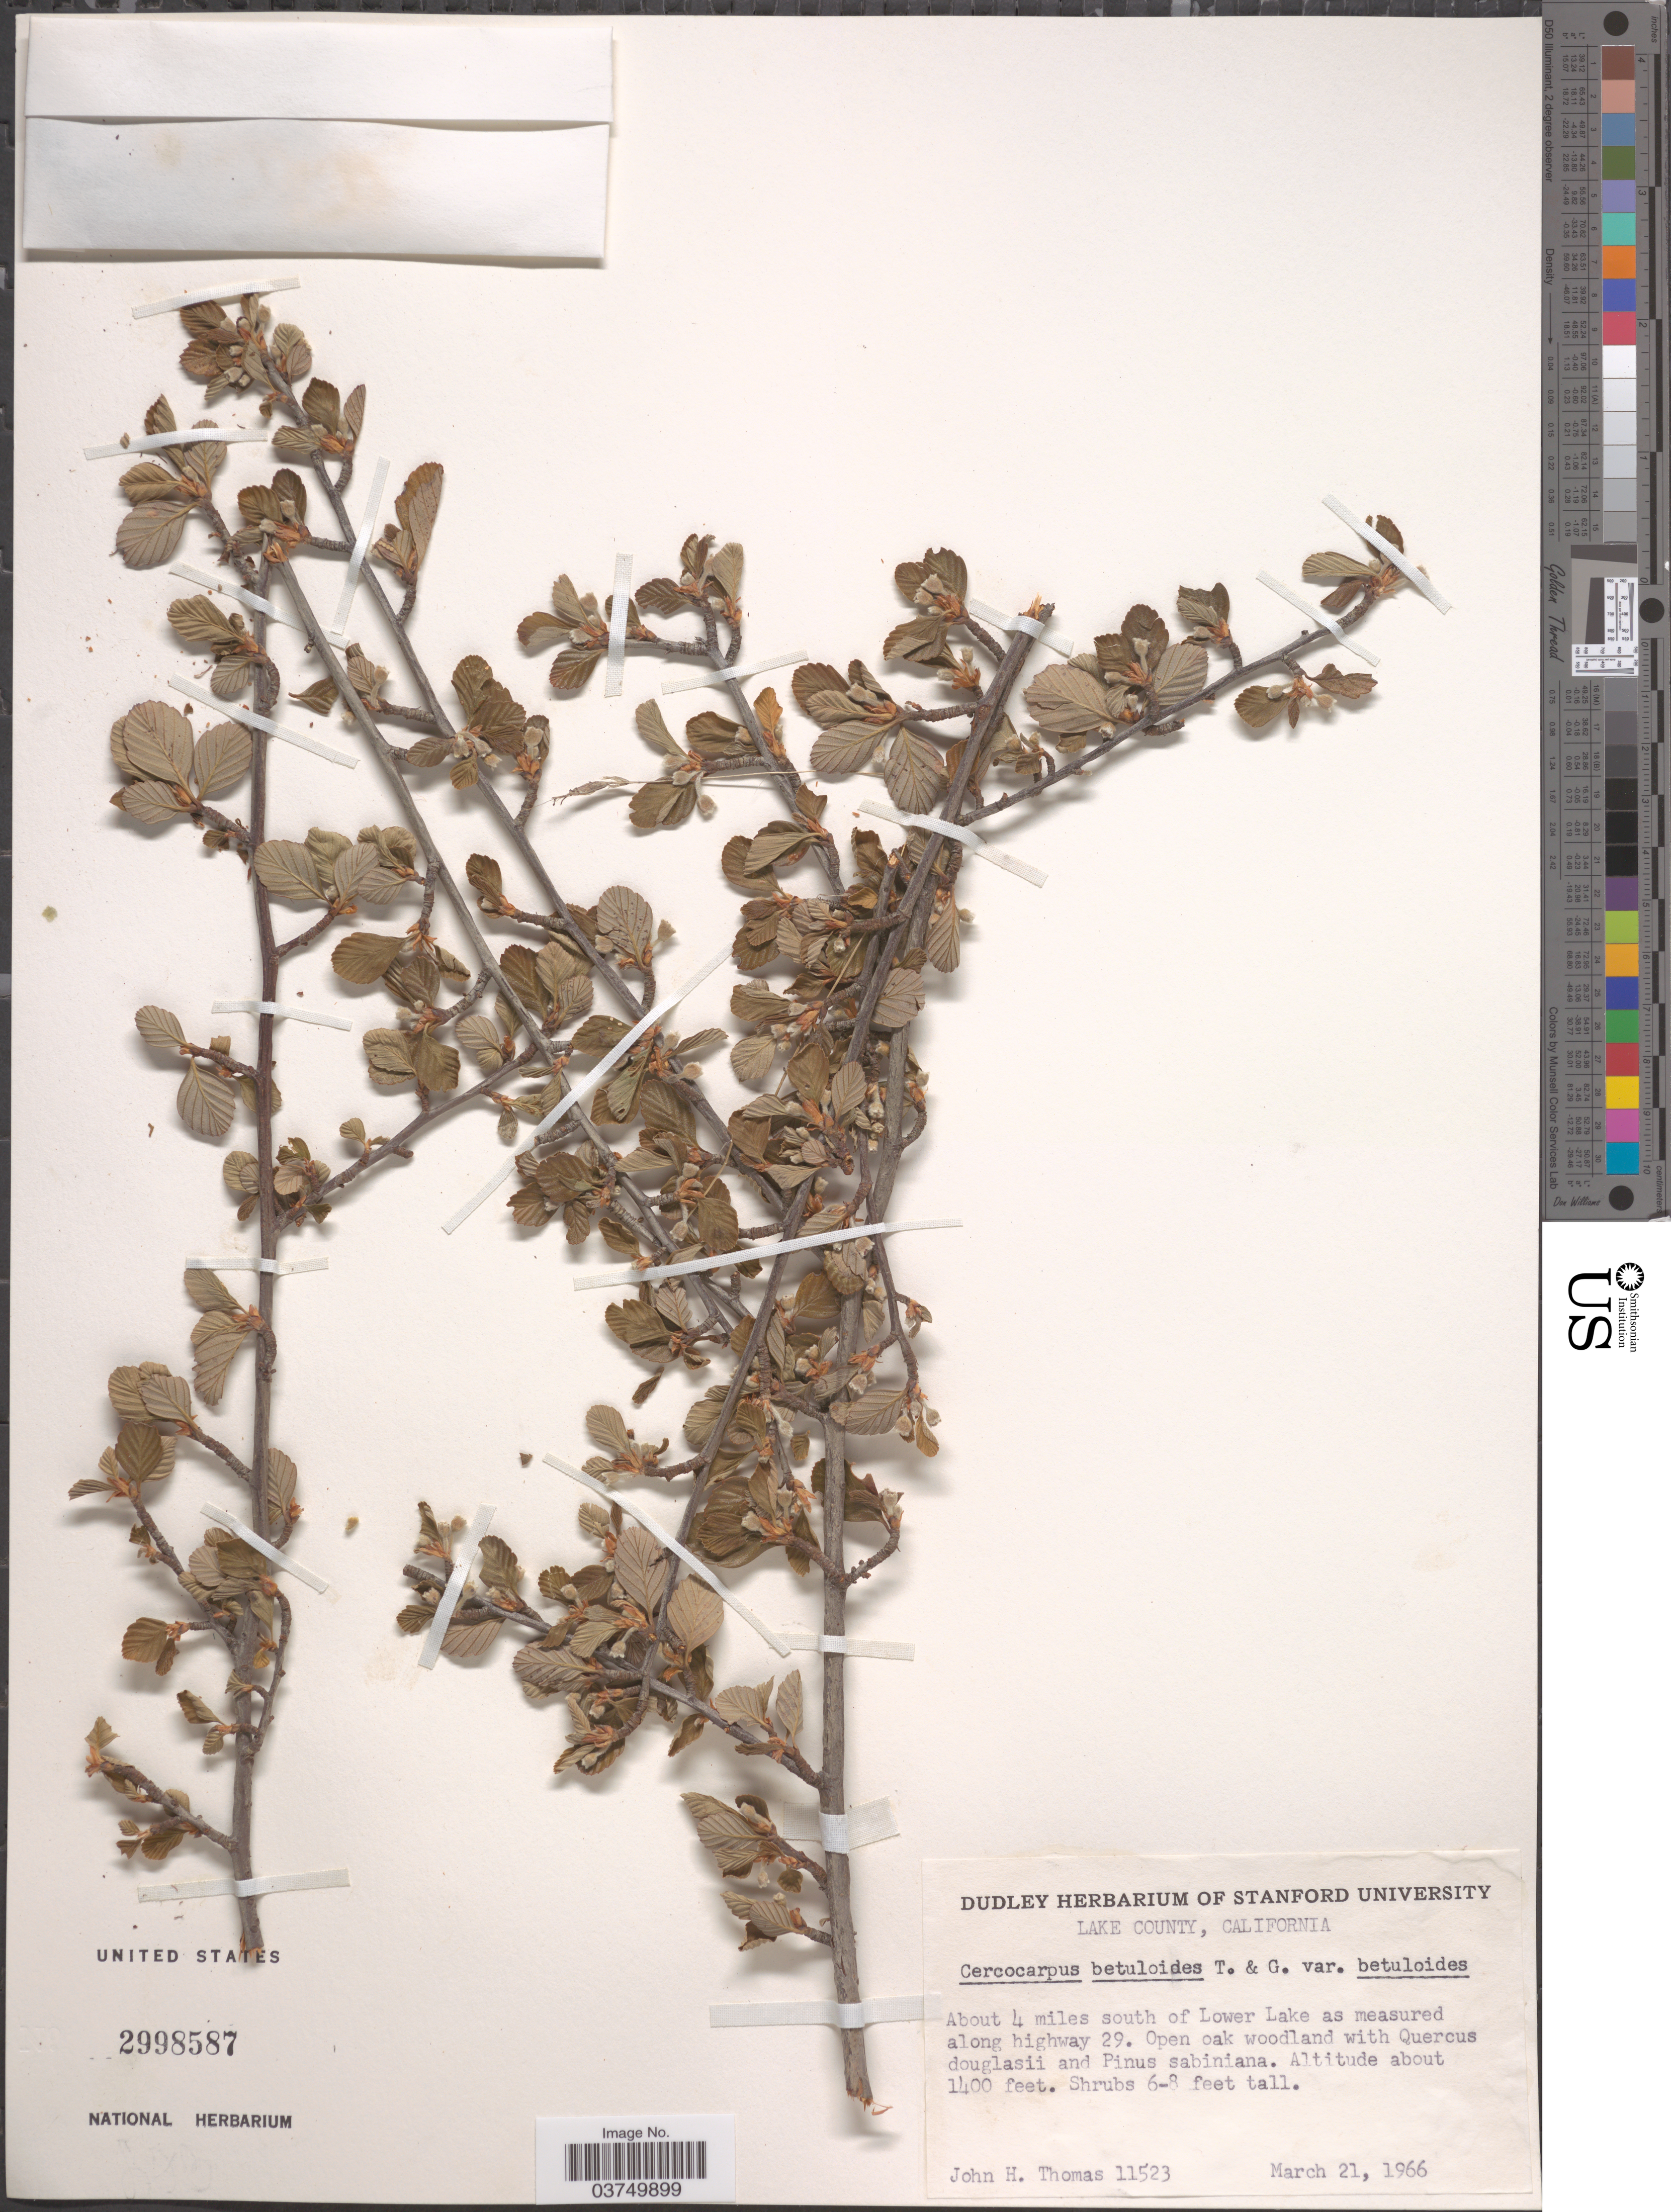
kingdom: Plantae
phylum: Tracheophyta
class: Magnoliopsida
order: Rosales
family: Rosaceae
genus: Cercocarpus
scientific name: Cercocarpus betuloides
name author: Nutt.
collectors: J. H. Thomas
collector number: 11523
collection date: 1966-03-21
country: United States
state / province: California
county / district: Lake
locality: Lake County. About 4 miles south of Lower Lake as measured along highway 29.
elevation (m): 427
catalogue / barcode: US 2998587